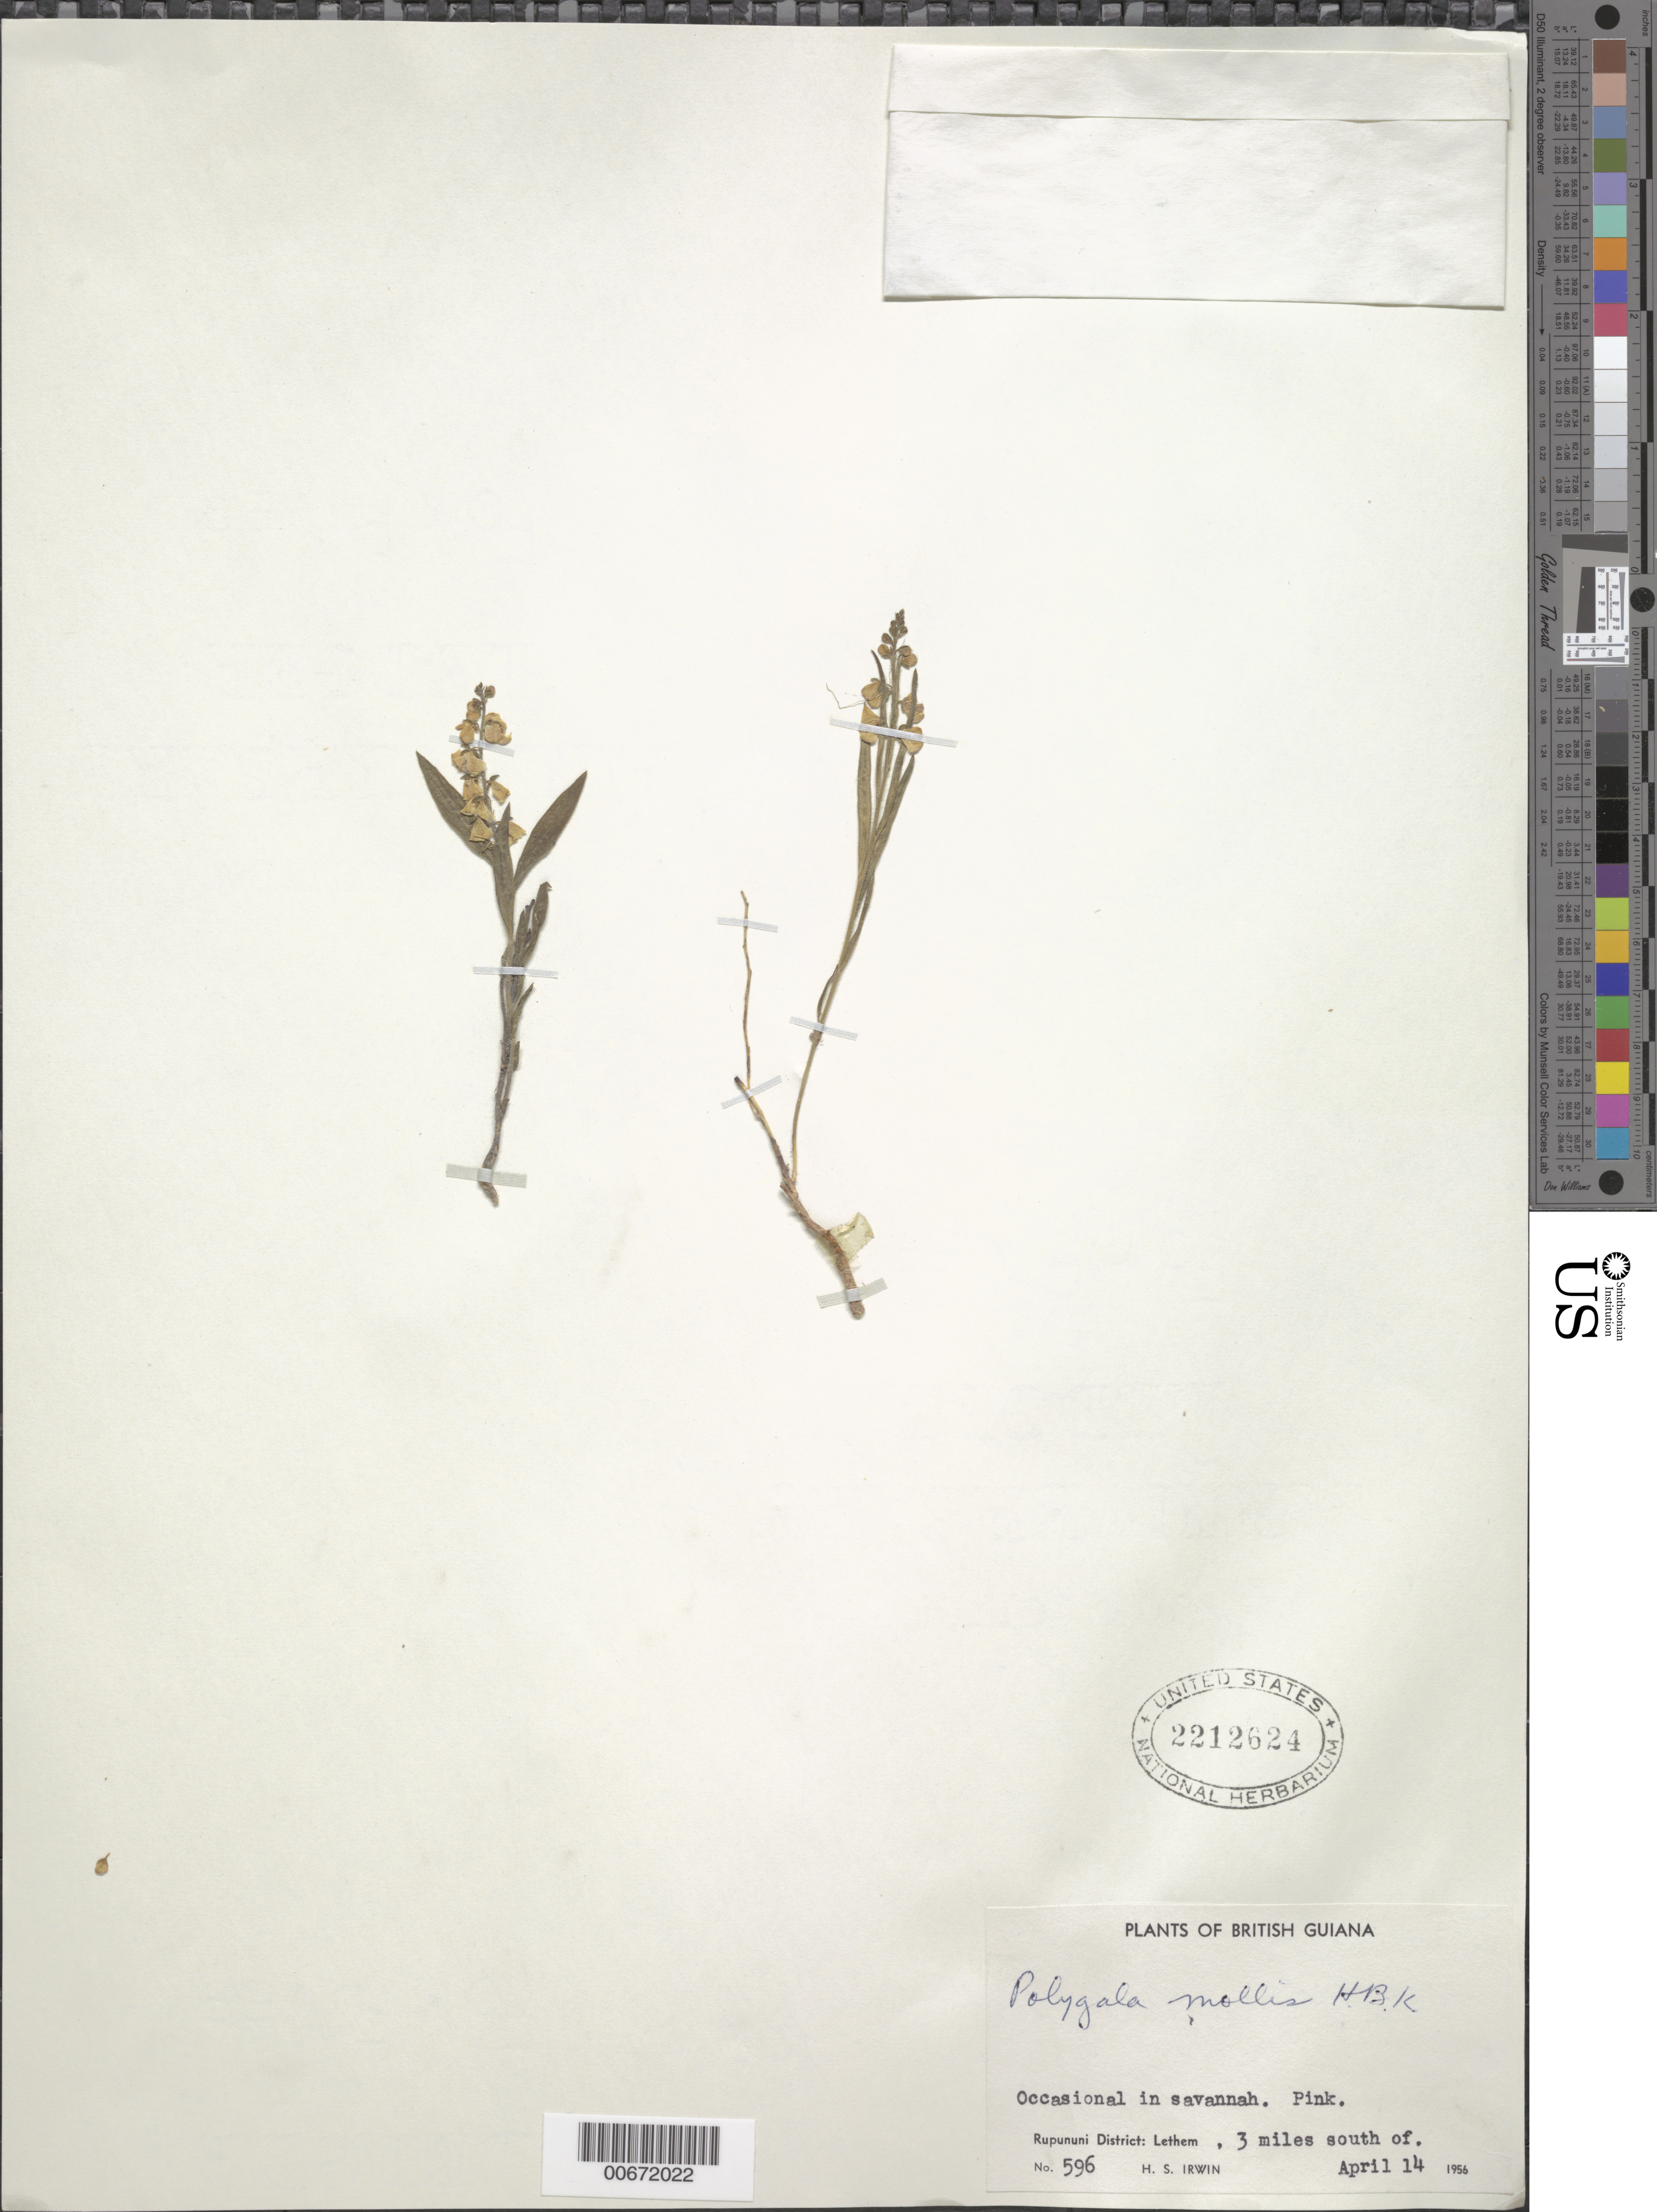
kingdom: Plantae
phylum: Tracheophyta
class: Magnoliopsida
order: Fabales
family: Polygalaceae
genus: Asemeia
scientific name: Asemeia violacea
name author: (Aubl.) J.F.B. Pastore & J.R. Abbott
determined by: Strong, Mark T., (BOT), Smithsonian Institution - National Museum of Natural History (UNITED STATES)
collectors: H. Irwin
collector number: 596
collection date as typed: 14-Apr-56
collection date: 1956-04-14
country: Guyana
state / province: U. Takutu-U. Essequibo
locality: Rupununi Dist., 3 mi. S of Lethem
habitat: Savanna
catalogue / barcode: US 2212624